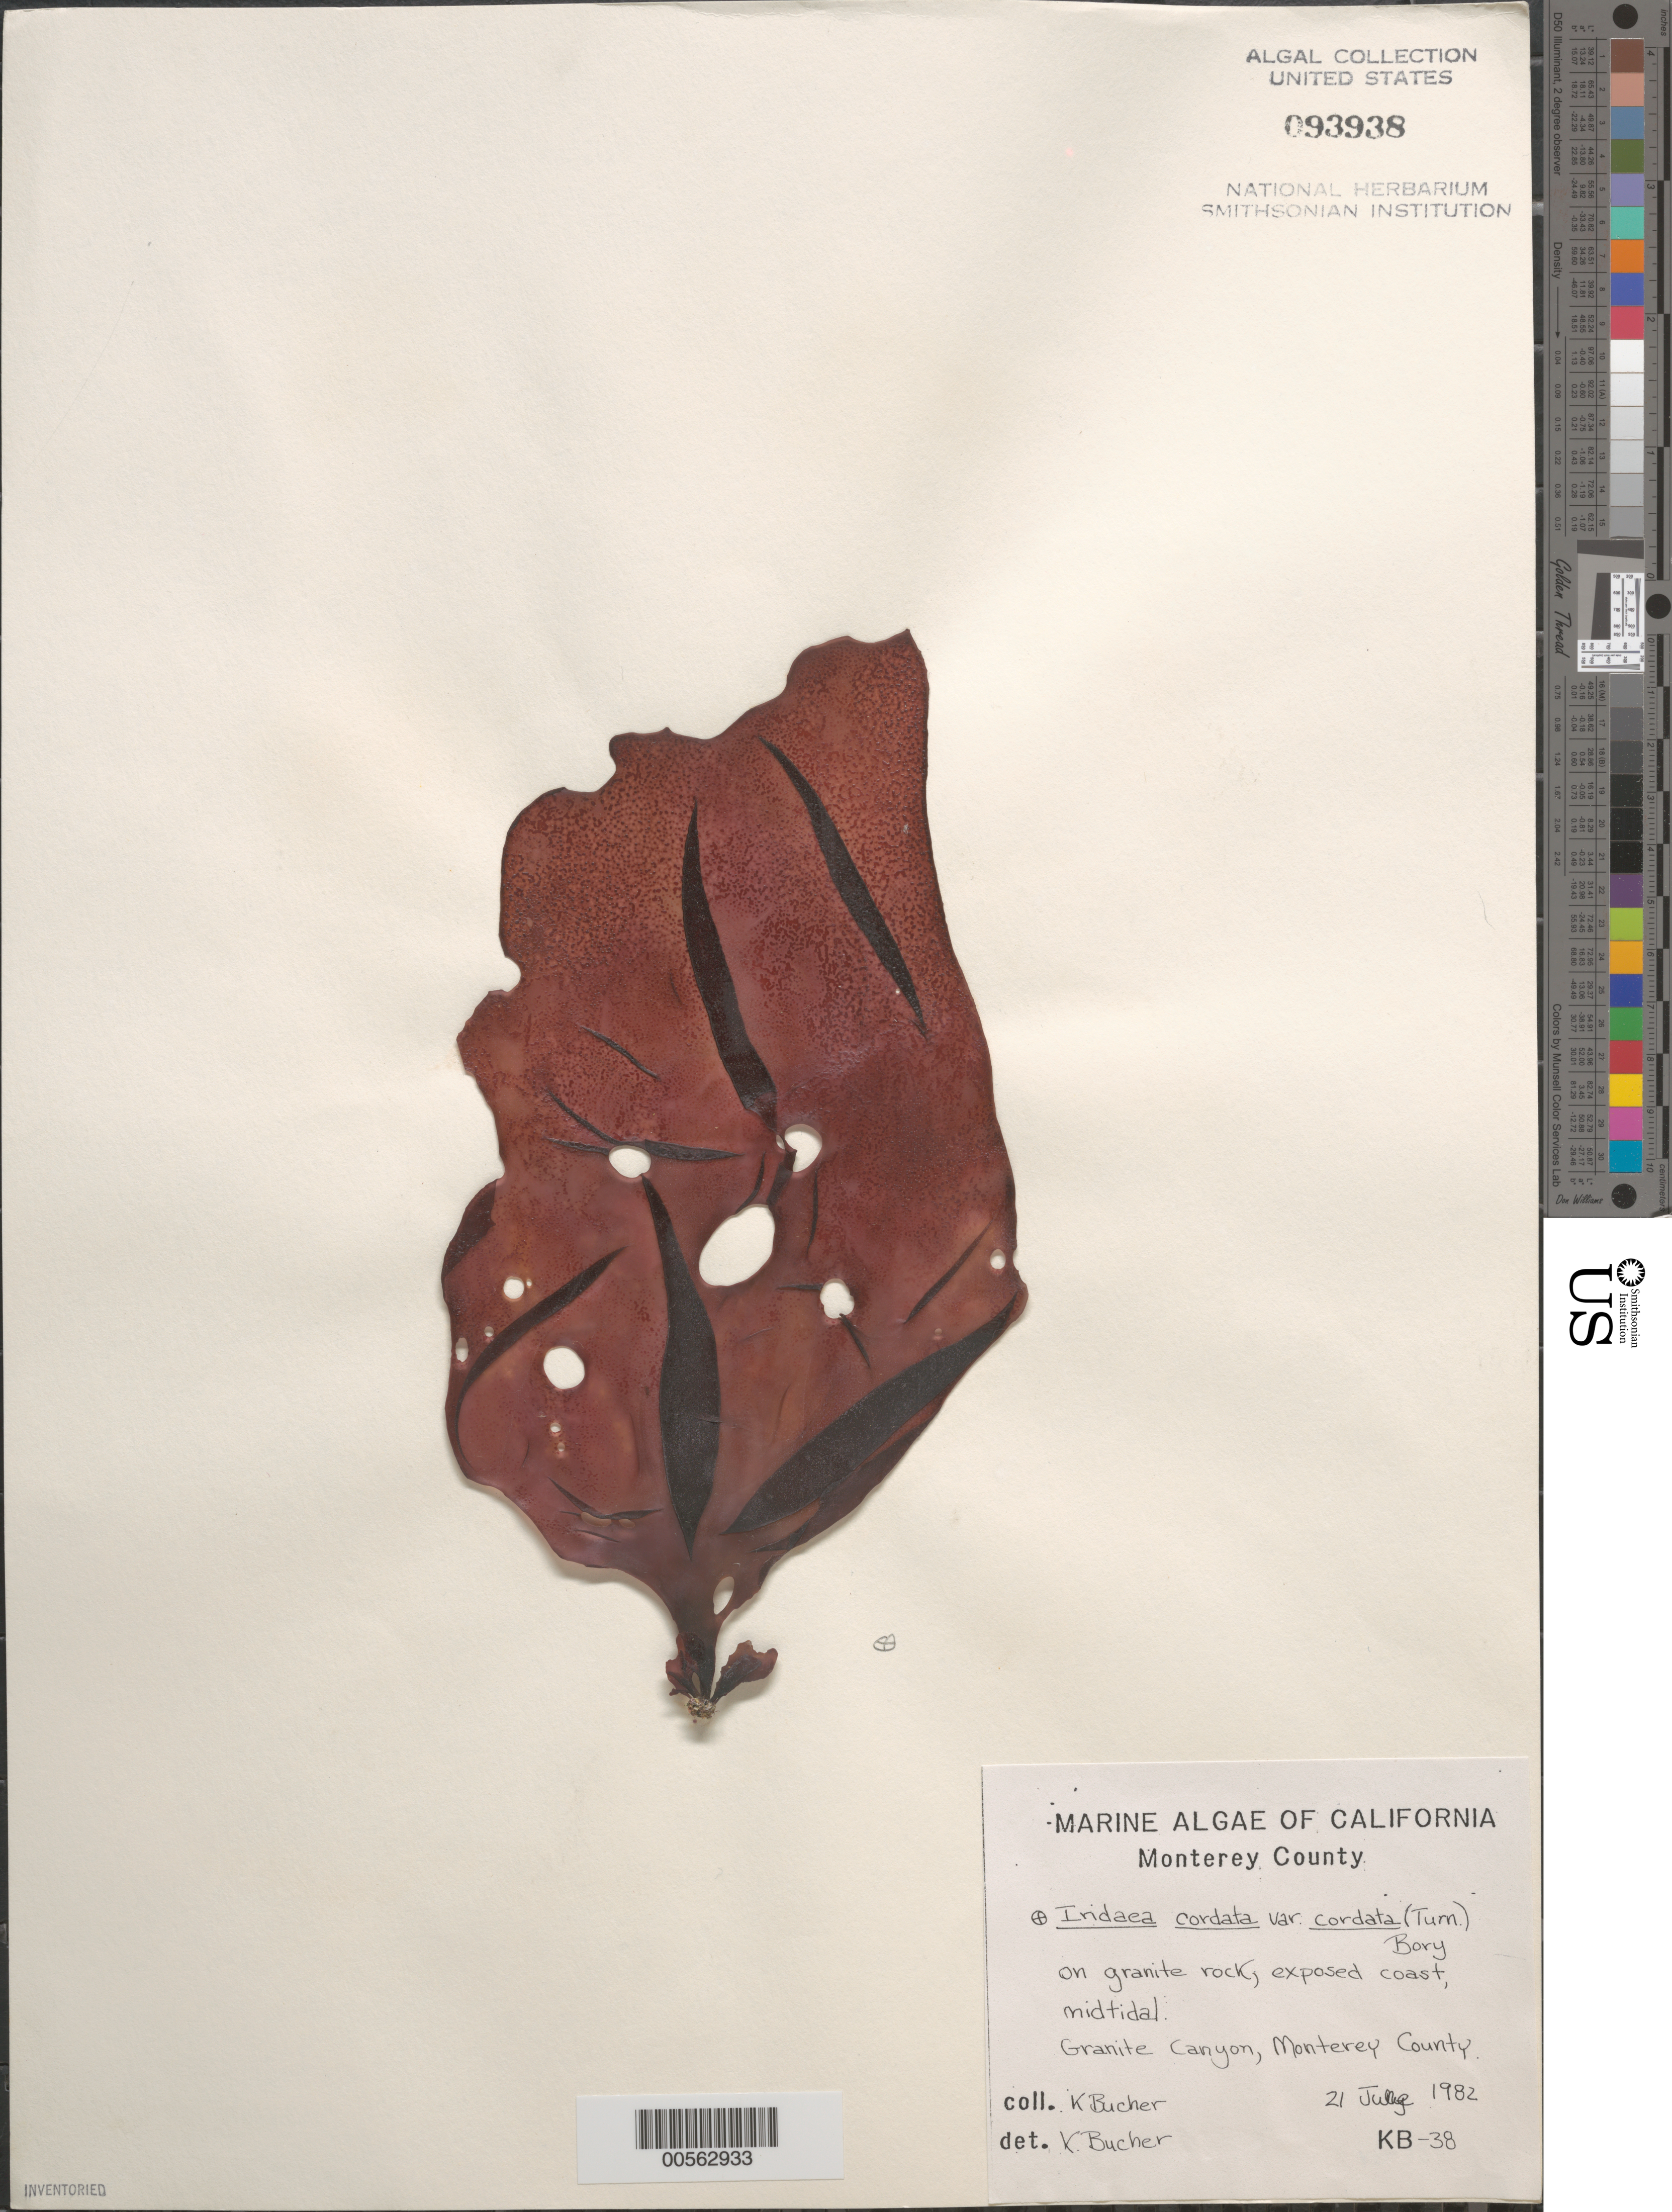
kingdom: Plantae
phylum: Rhodophyta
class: Florideophyceae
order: Gigartinales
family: Gigartinaceae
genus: Iridaea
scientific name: Iridaea cordata var. cordata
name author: (Turner) Bory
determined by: Bucher, Katina E.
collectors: K. E. Bucher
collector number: KB-38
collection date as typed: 21 Jul 1982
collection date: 1982-07-21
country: United States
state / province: California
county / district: Monterey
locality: Granite Canyon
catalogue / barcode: US 93938